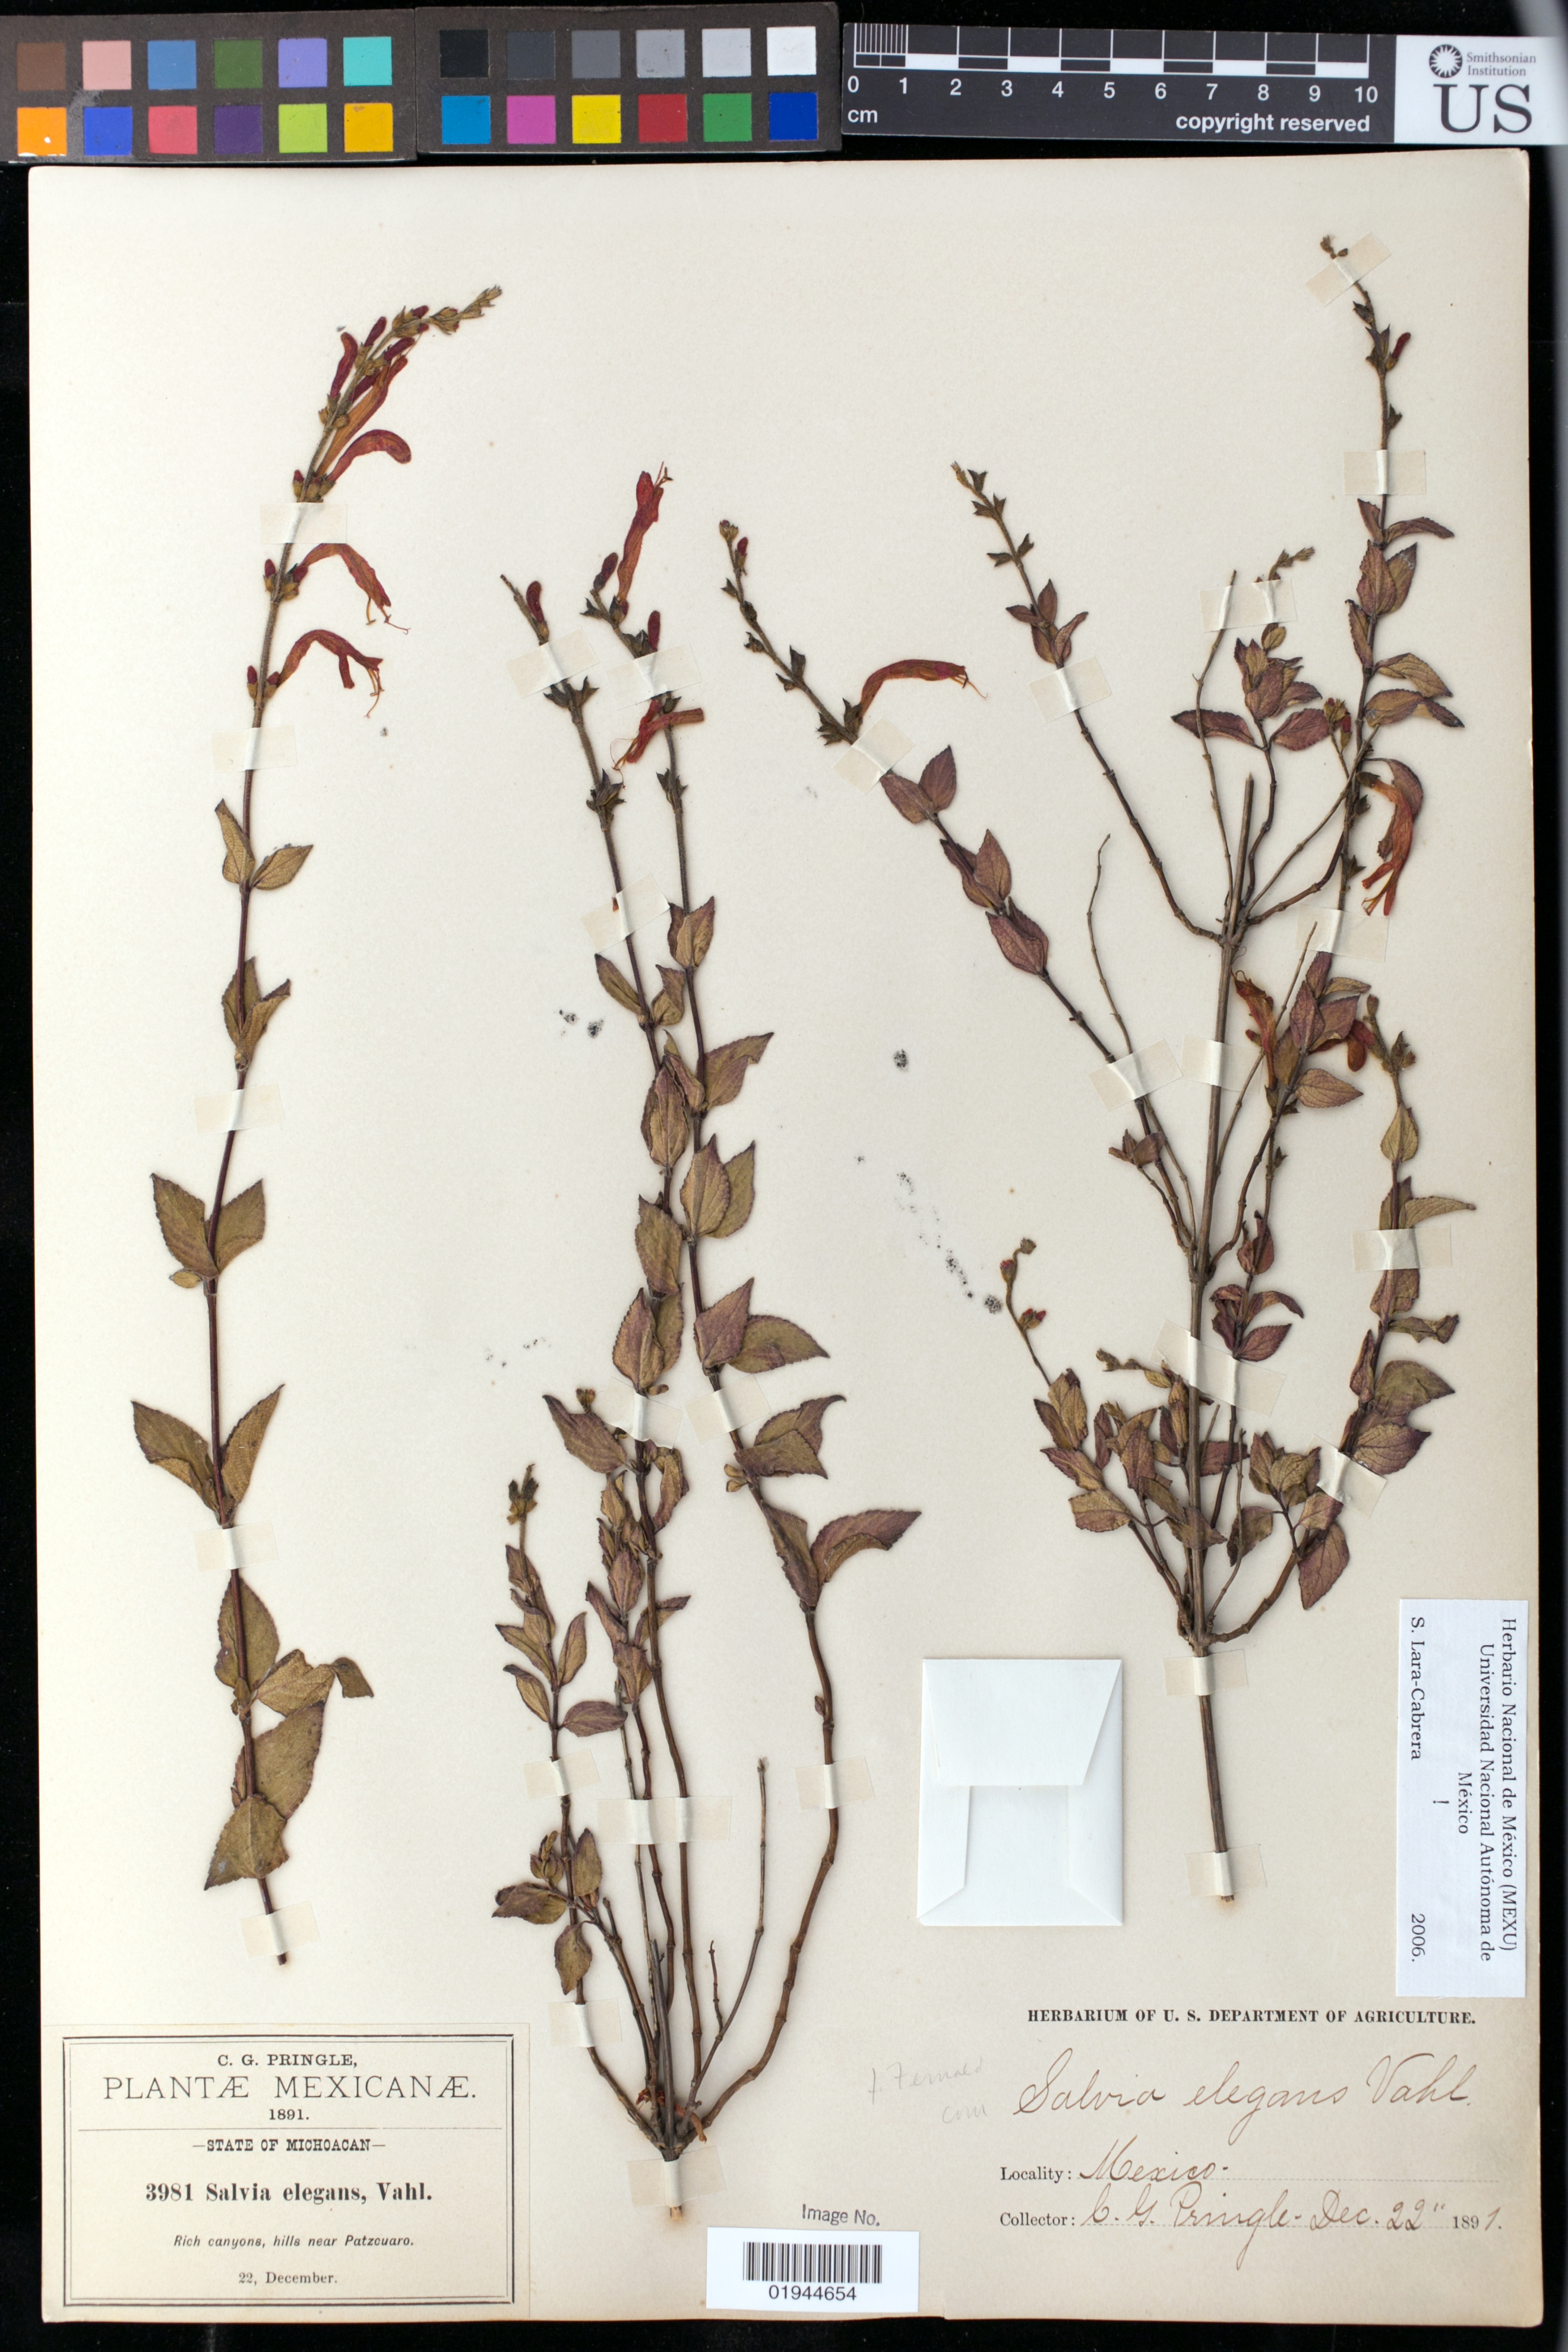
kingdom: Plantae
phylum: Tracheophyta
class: Magnoliopsida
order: Lamiales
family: Lamiaceae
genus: Salvia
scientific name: Salvia elegans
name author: Vahl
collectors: C. G. Pringle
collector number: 3981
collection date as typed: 22 Dec 1891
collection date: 1891-12-22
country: Mexico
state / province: Michoacán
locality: hills near Patzouaro.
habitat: rich canyons